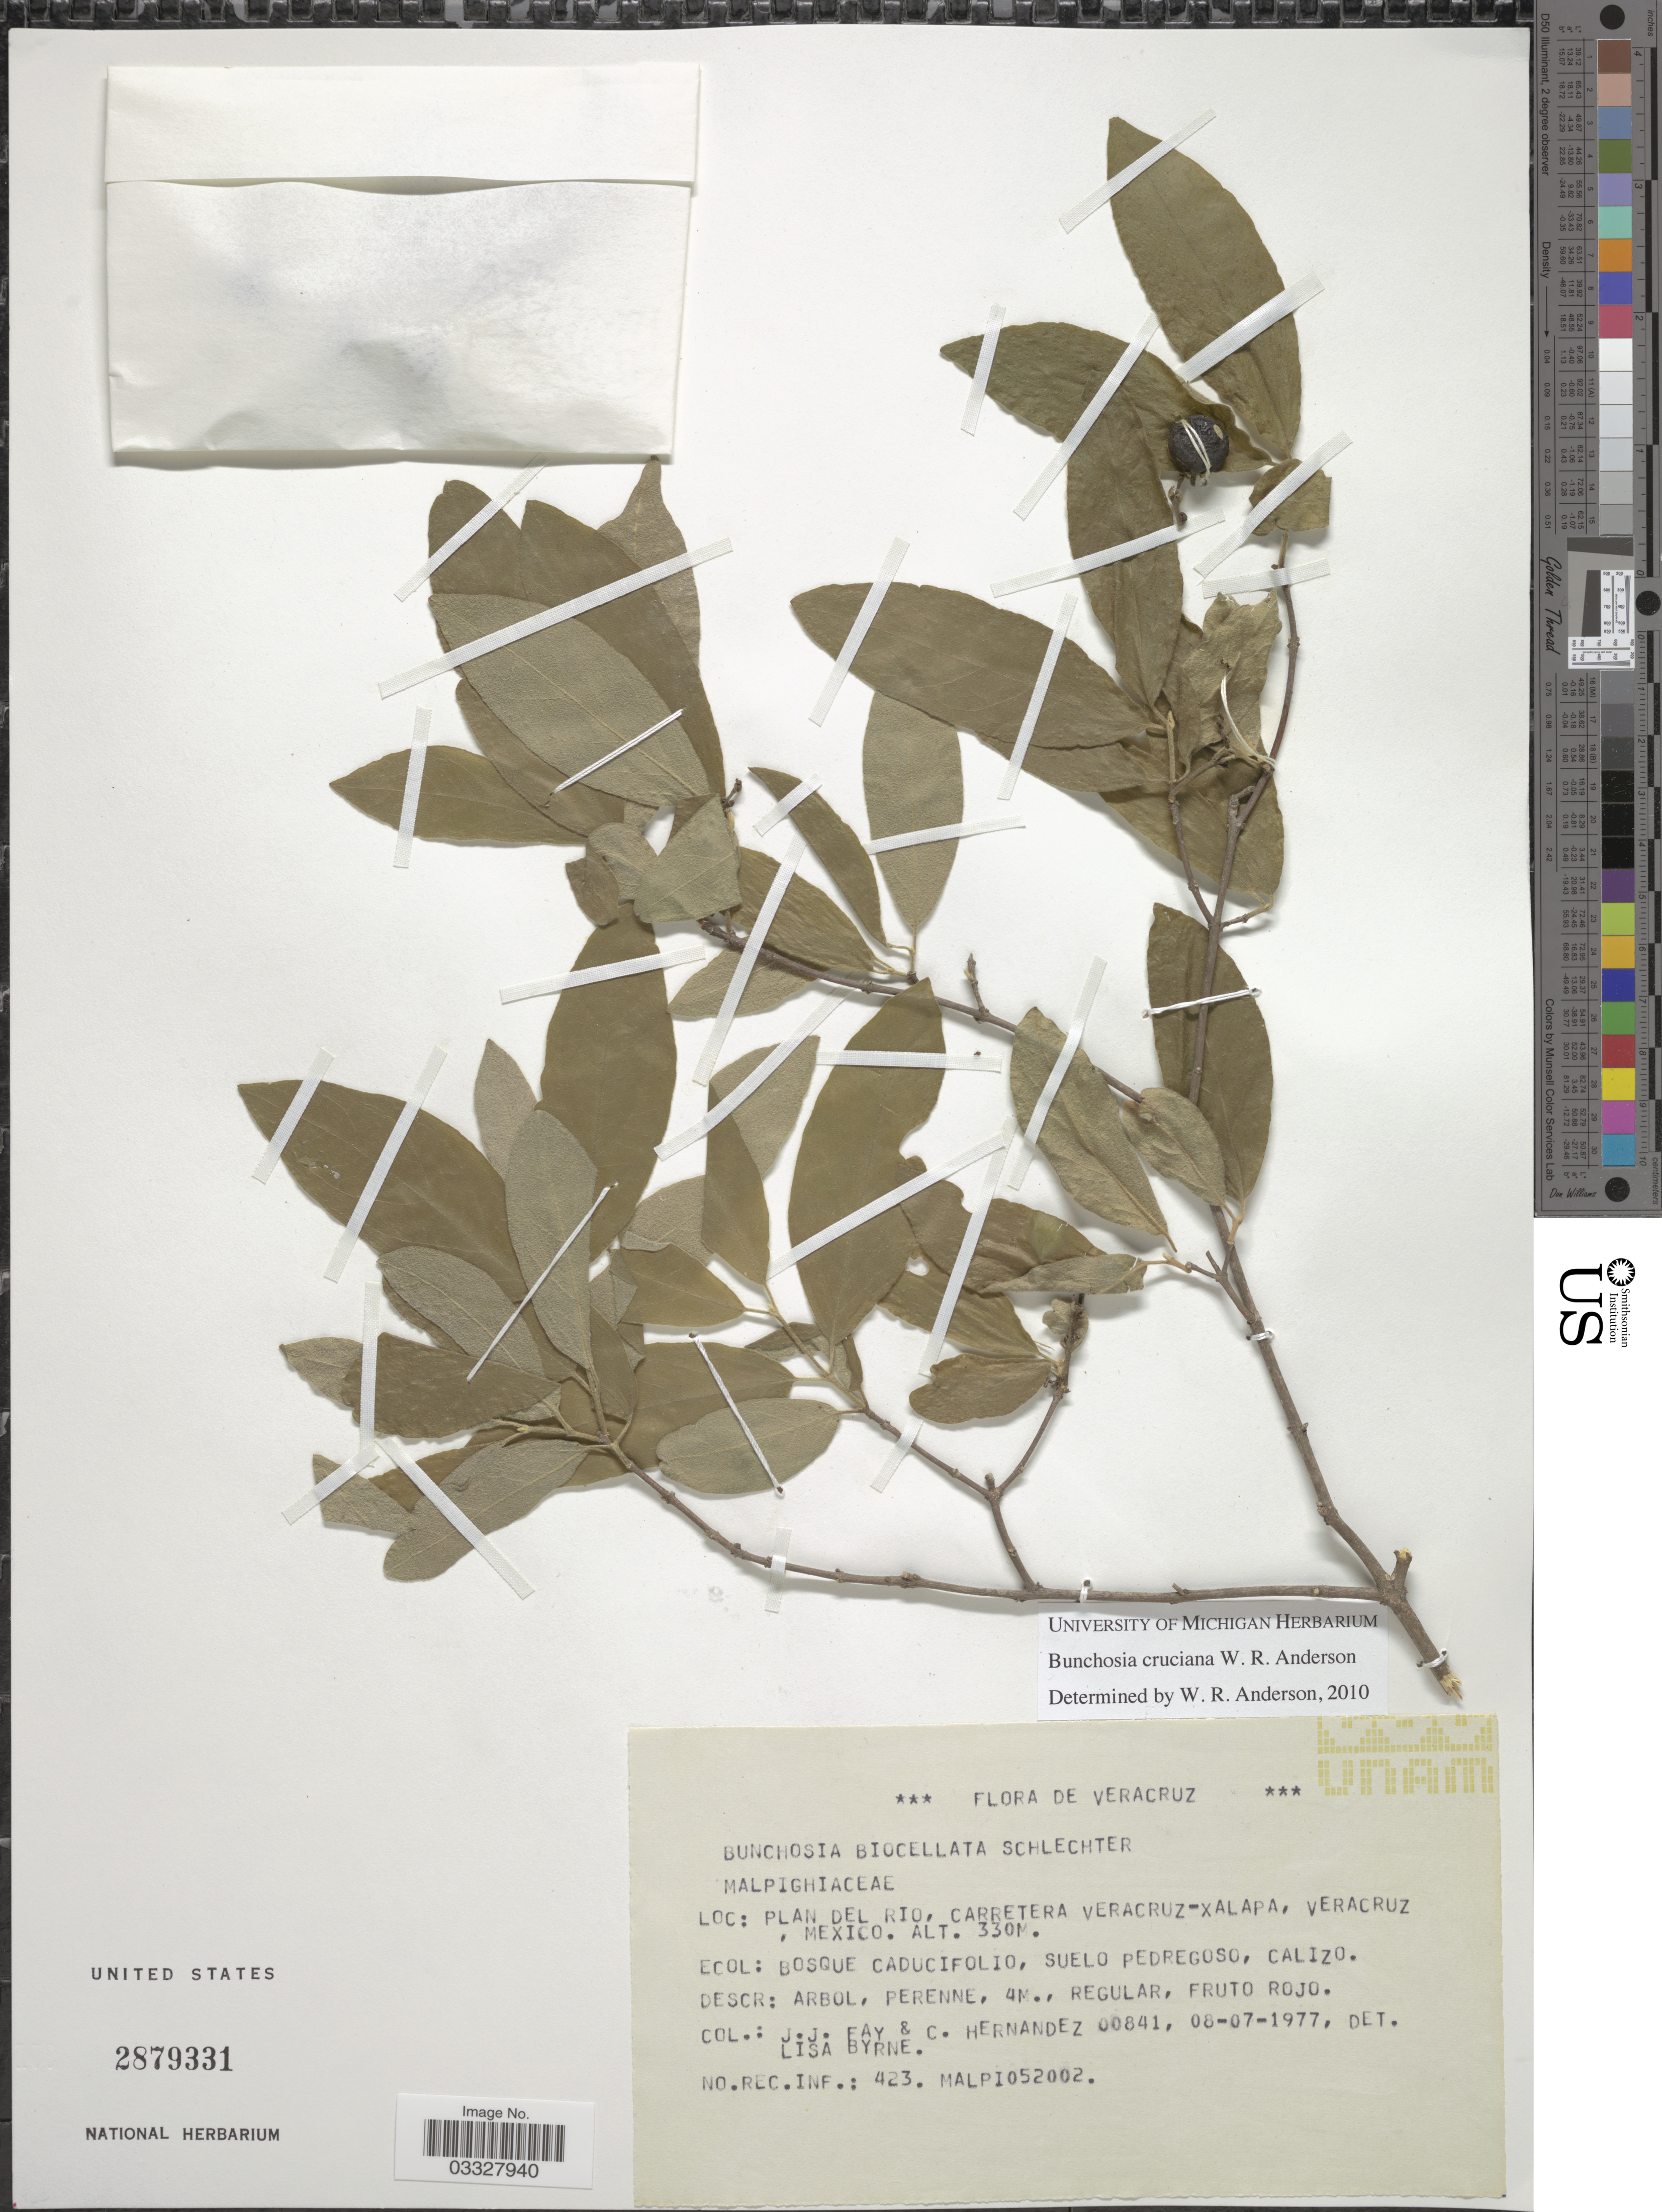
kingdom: Plantae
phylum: Tracheophyta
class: Magnoliopsida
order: Malpighiales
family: Malpighiaceae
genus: Bunchosia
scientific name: Bunchosia cruciana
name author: W.R. Anderson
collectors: J. Fay & C. Hernandez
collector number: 00841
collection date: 1977-07-08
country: Mexico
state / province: Veracruz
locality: Veracruz. Plan del Rio, Carretera Veracruz-Xalapa.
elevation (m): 330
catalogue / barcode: US 2879331